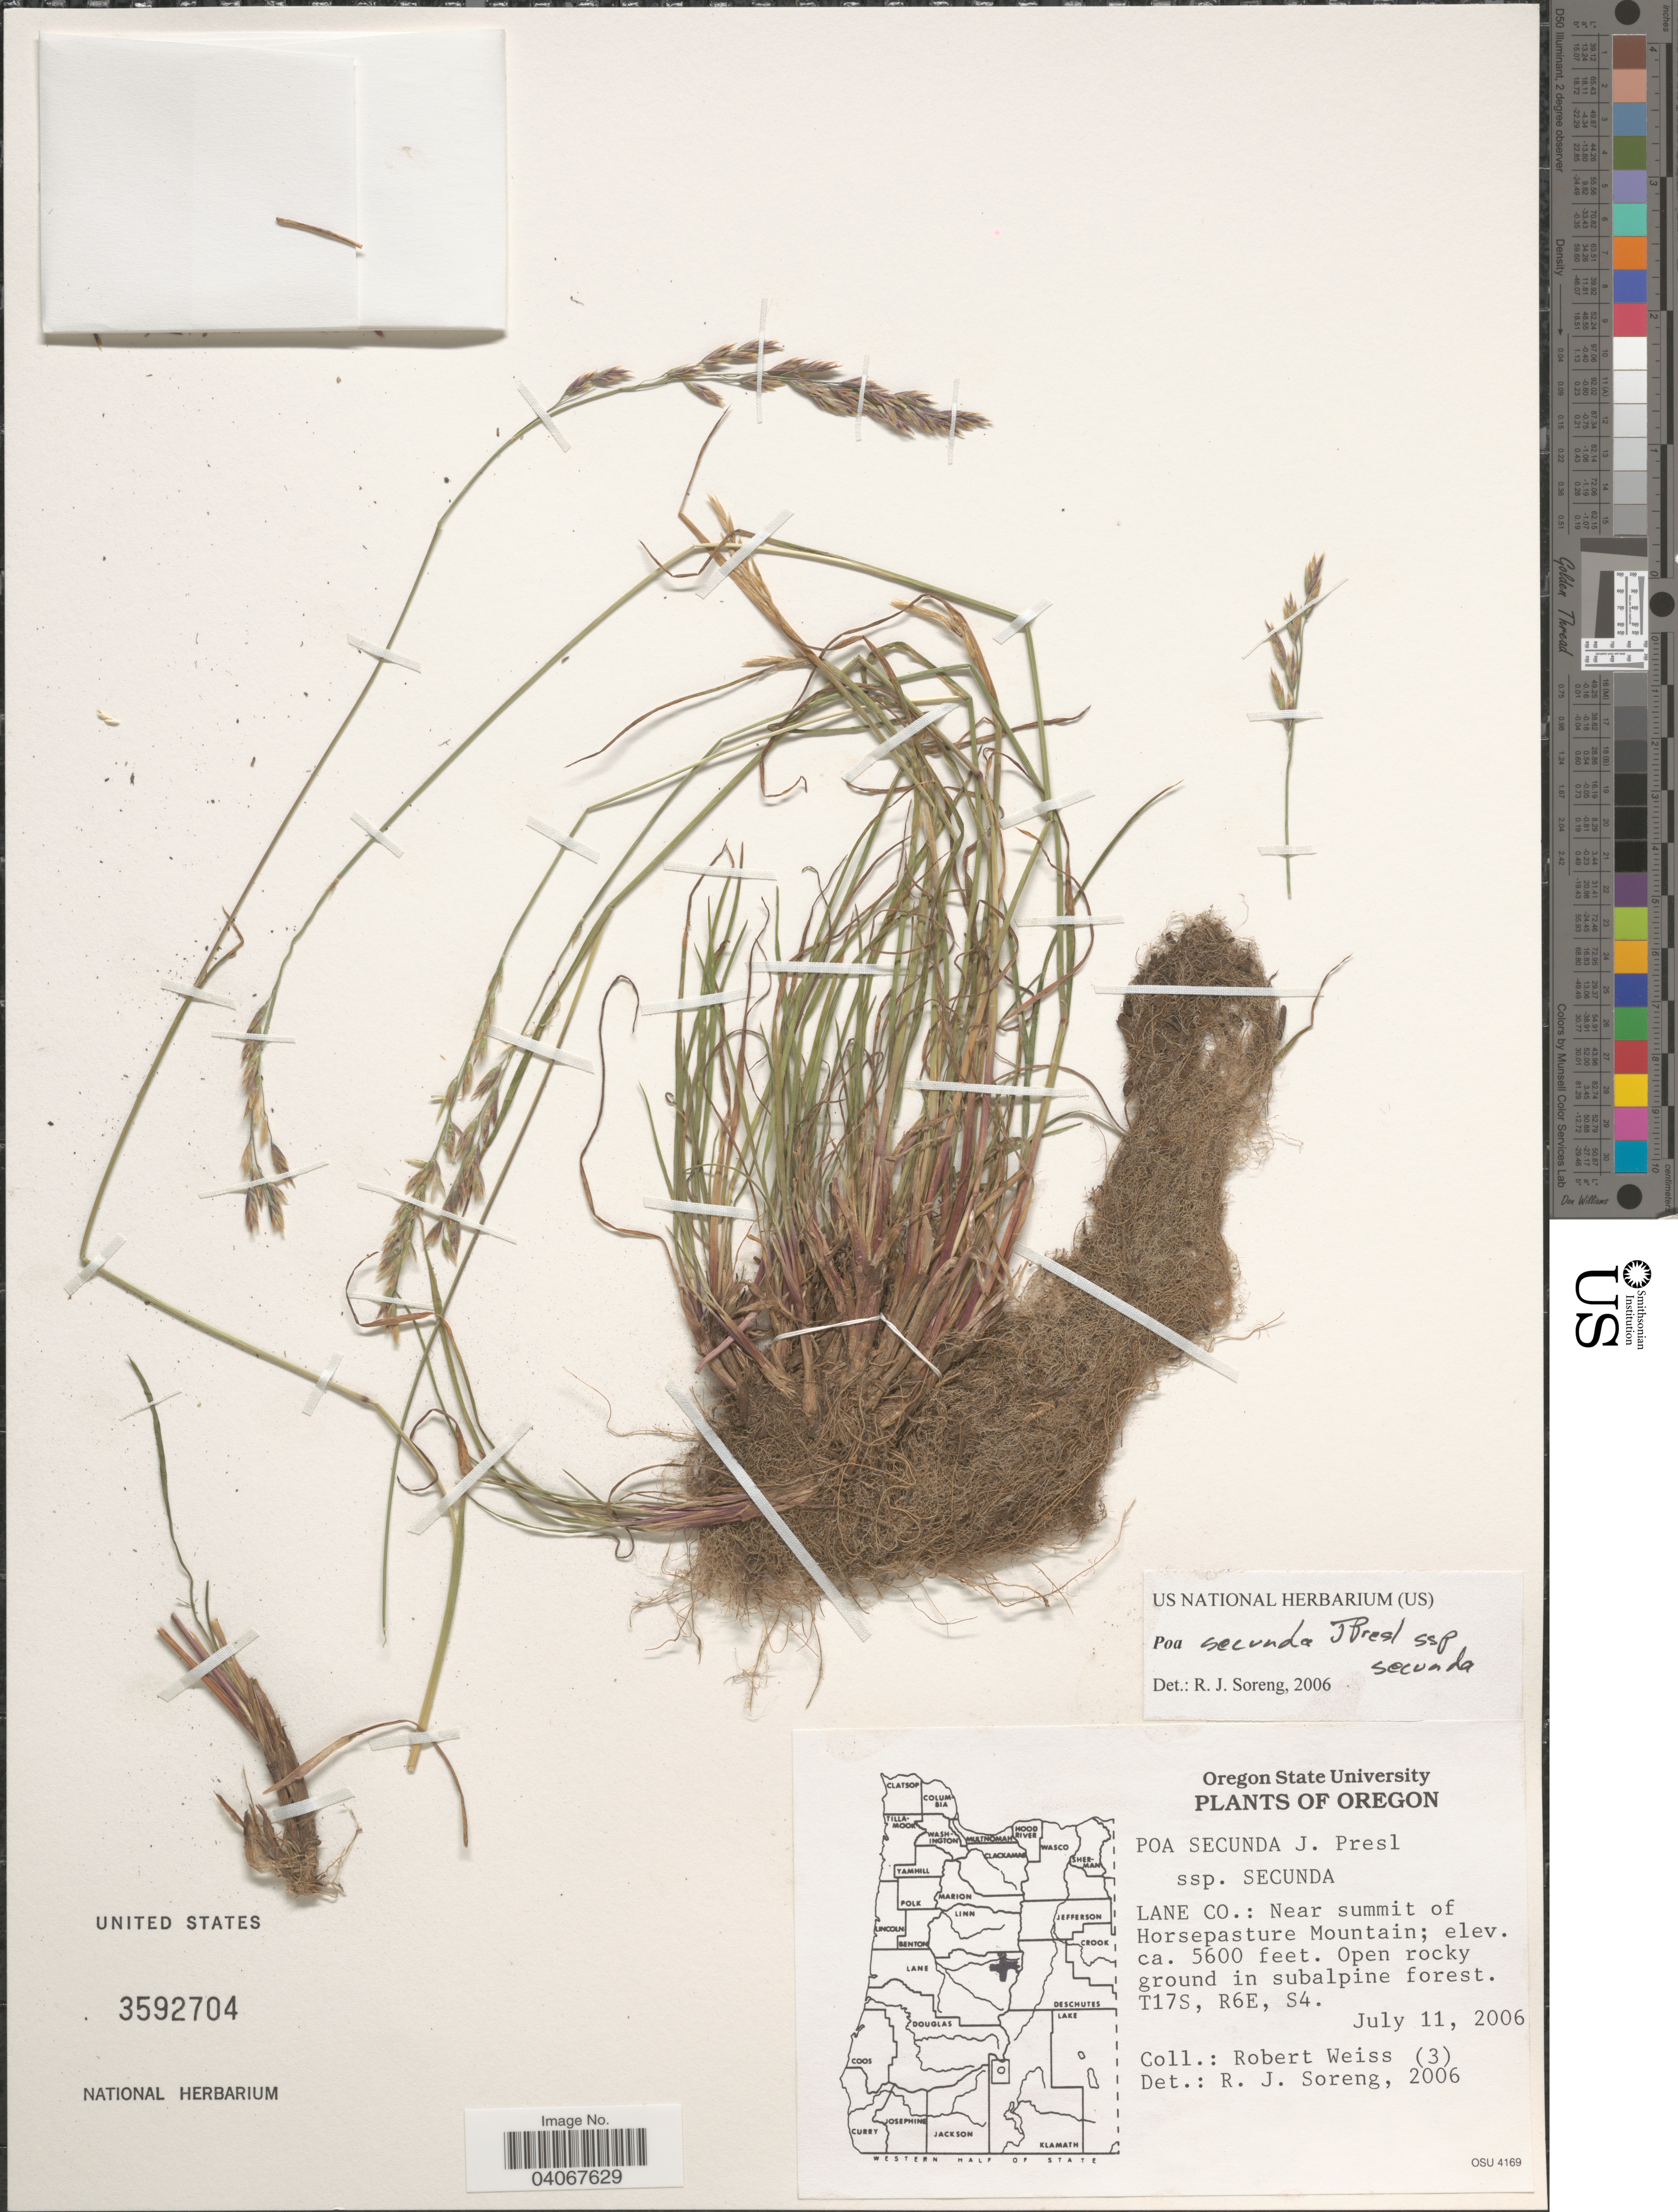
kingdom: Plantae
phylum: Tracheophyta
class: Liliopsida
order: Poales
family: Poaceae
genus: Poa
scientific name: Poa secunda subsp. secunda var. secunda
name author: J. Presl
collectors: R. Weiss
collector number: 3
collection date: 2006-07-11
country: United States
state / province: Oregon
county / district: Lane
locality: Lane Co.: Near summit of Horsepasture Mountain. T17S, R6E, S4.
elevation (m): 1707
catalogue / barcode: US 3592704